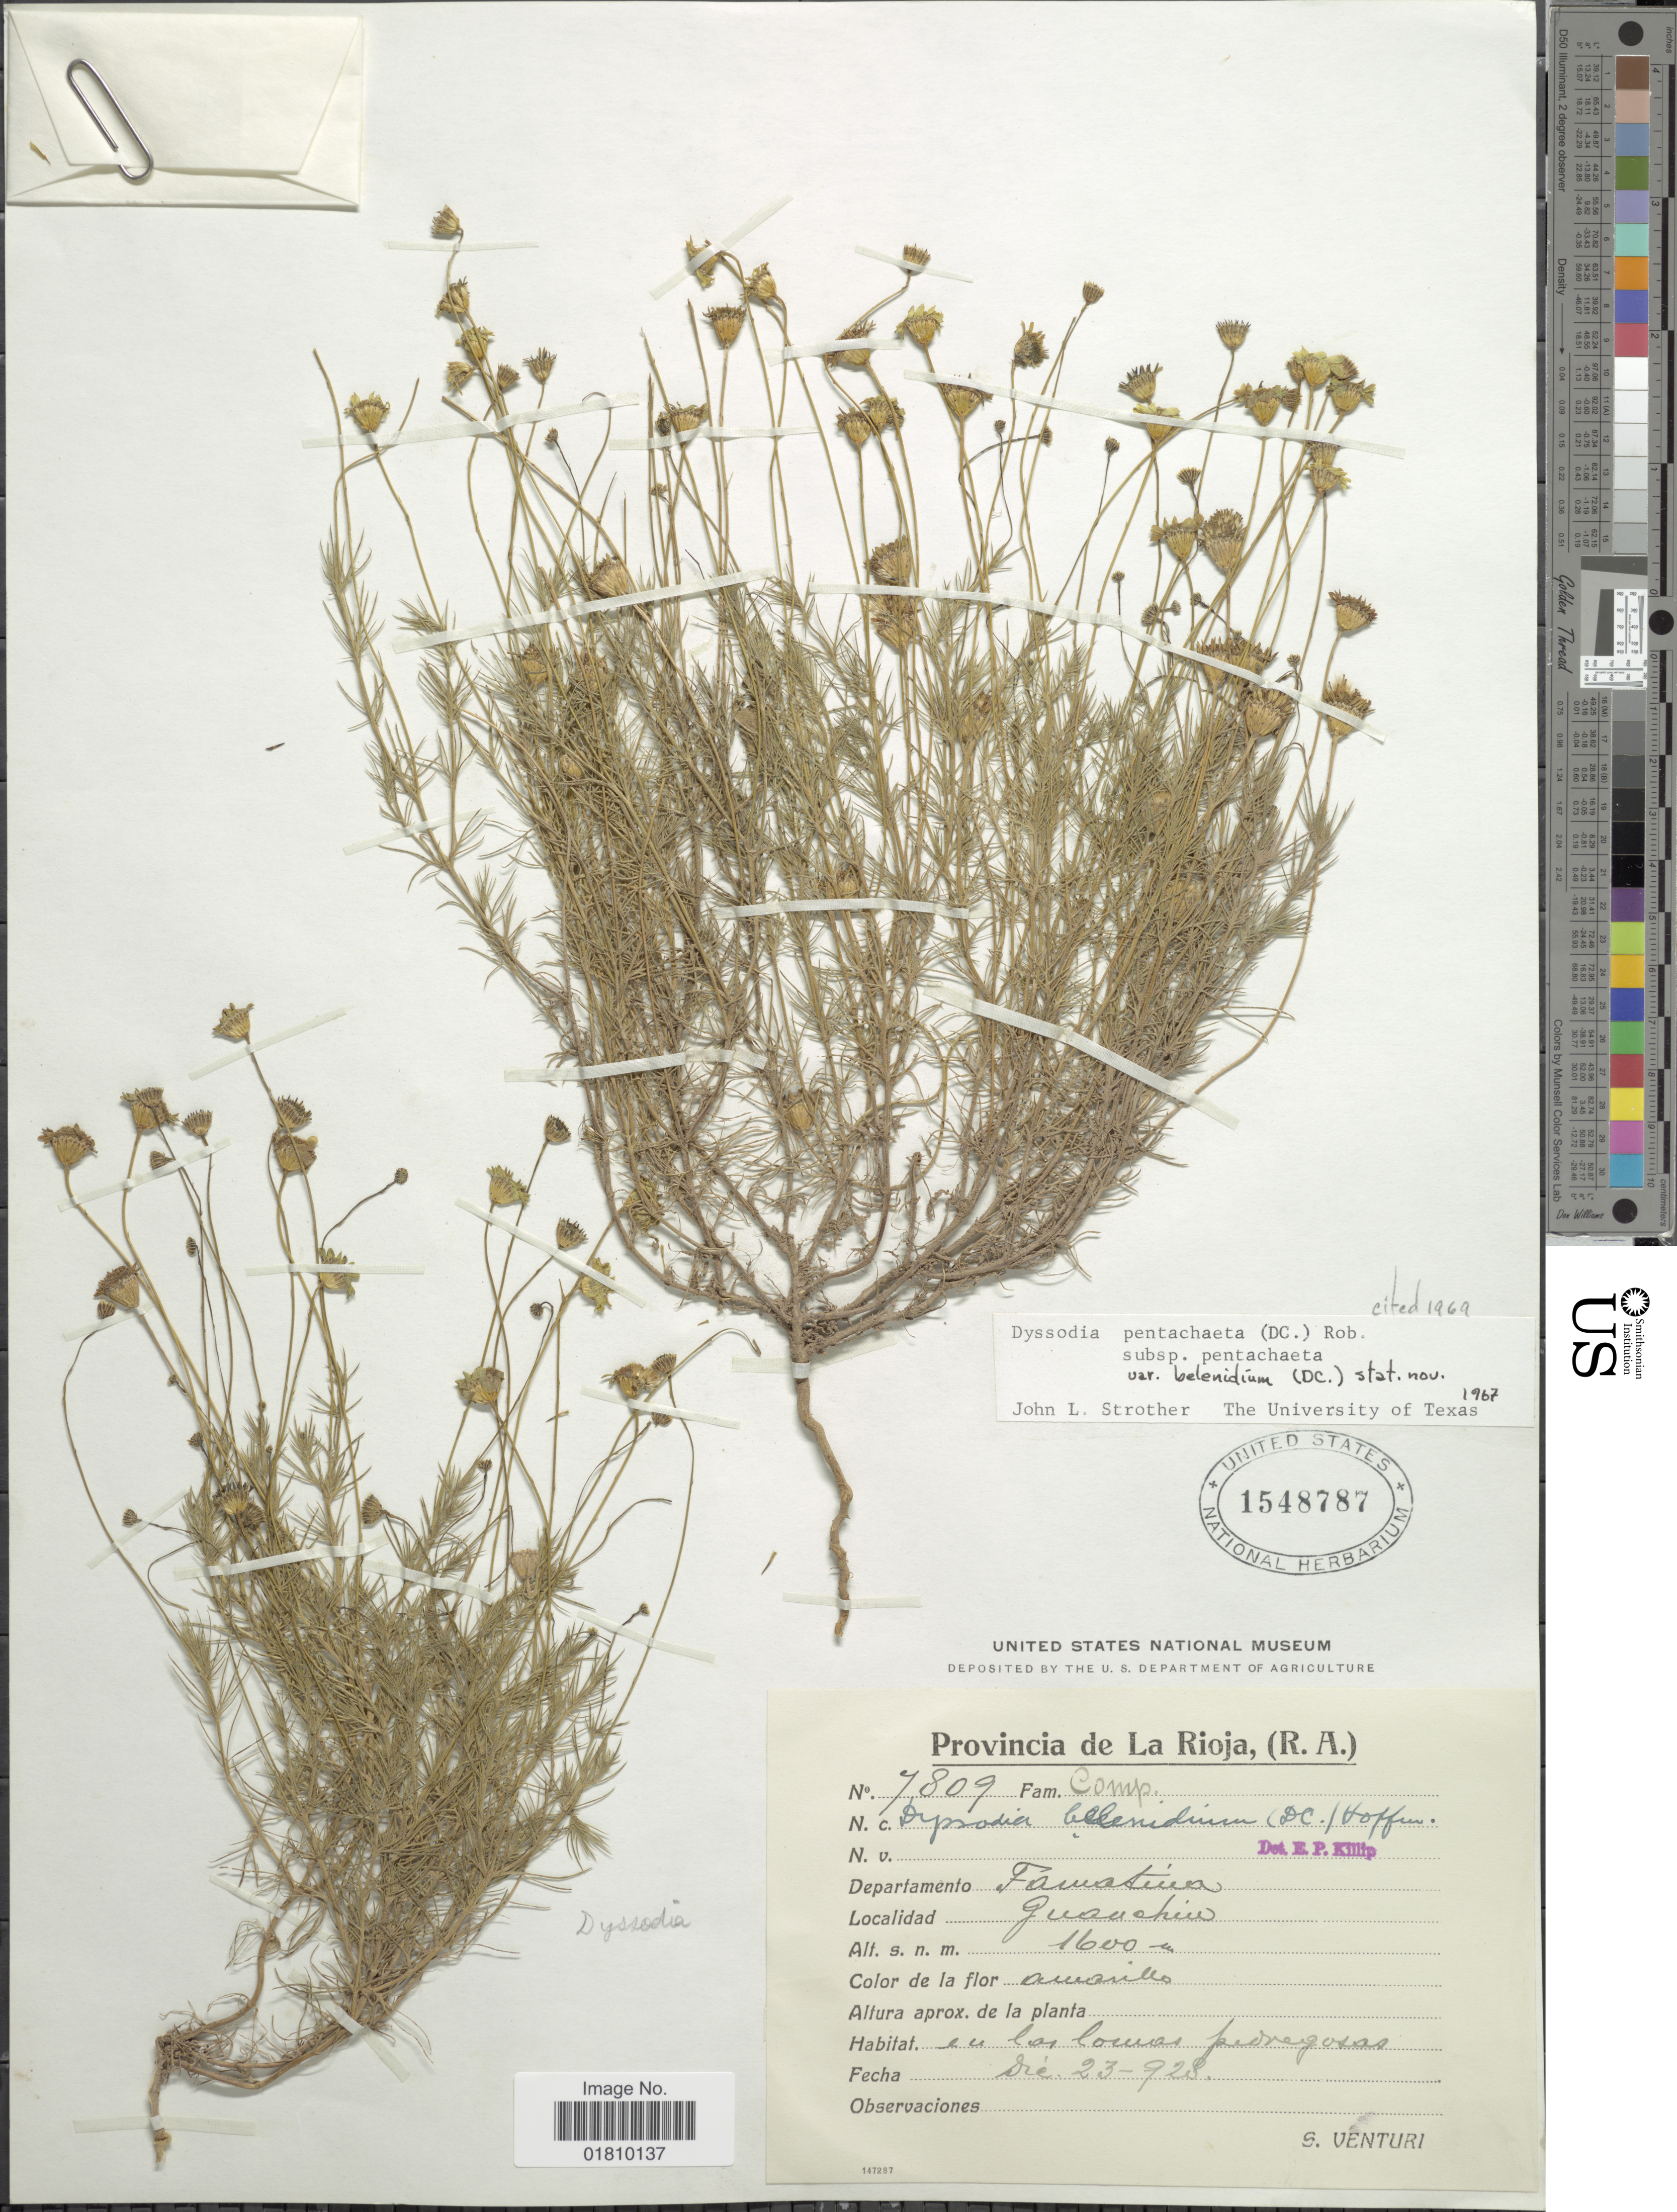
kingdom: Plantae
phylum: Tracheophyta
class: Magnoliopsida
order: Asterales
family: Asteraceae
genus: Thymophylla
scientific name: Thymophylla pentachaeta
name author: (DC.) Small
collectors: S. Venturi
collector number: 7809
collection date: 1928-12-23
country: Argentina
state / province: La Rioja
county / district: Famatina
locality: Guanchino, e u las lomas pedregosas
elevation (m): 1600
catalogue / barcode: US 1548787